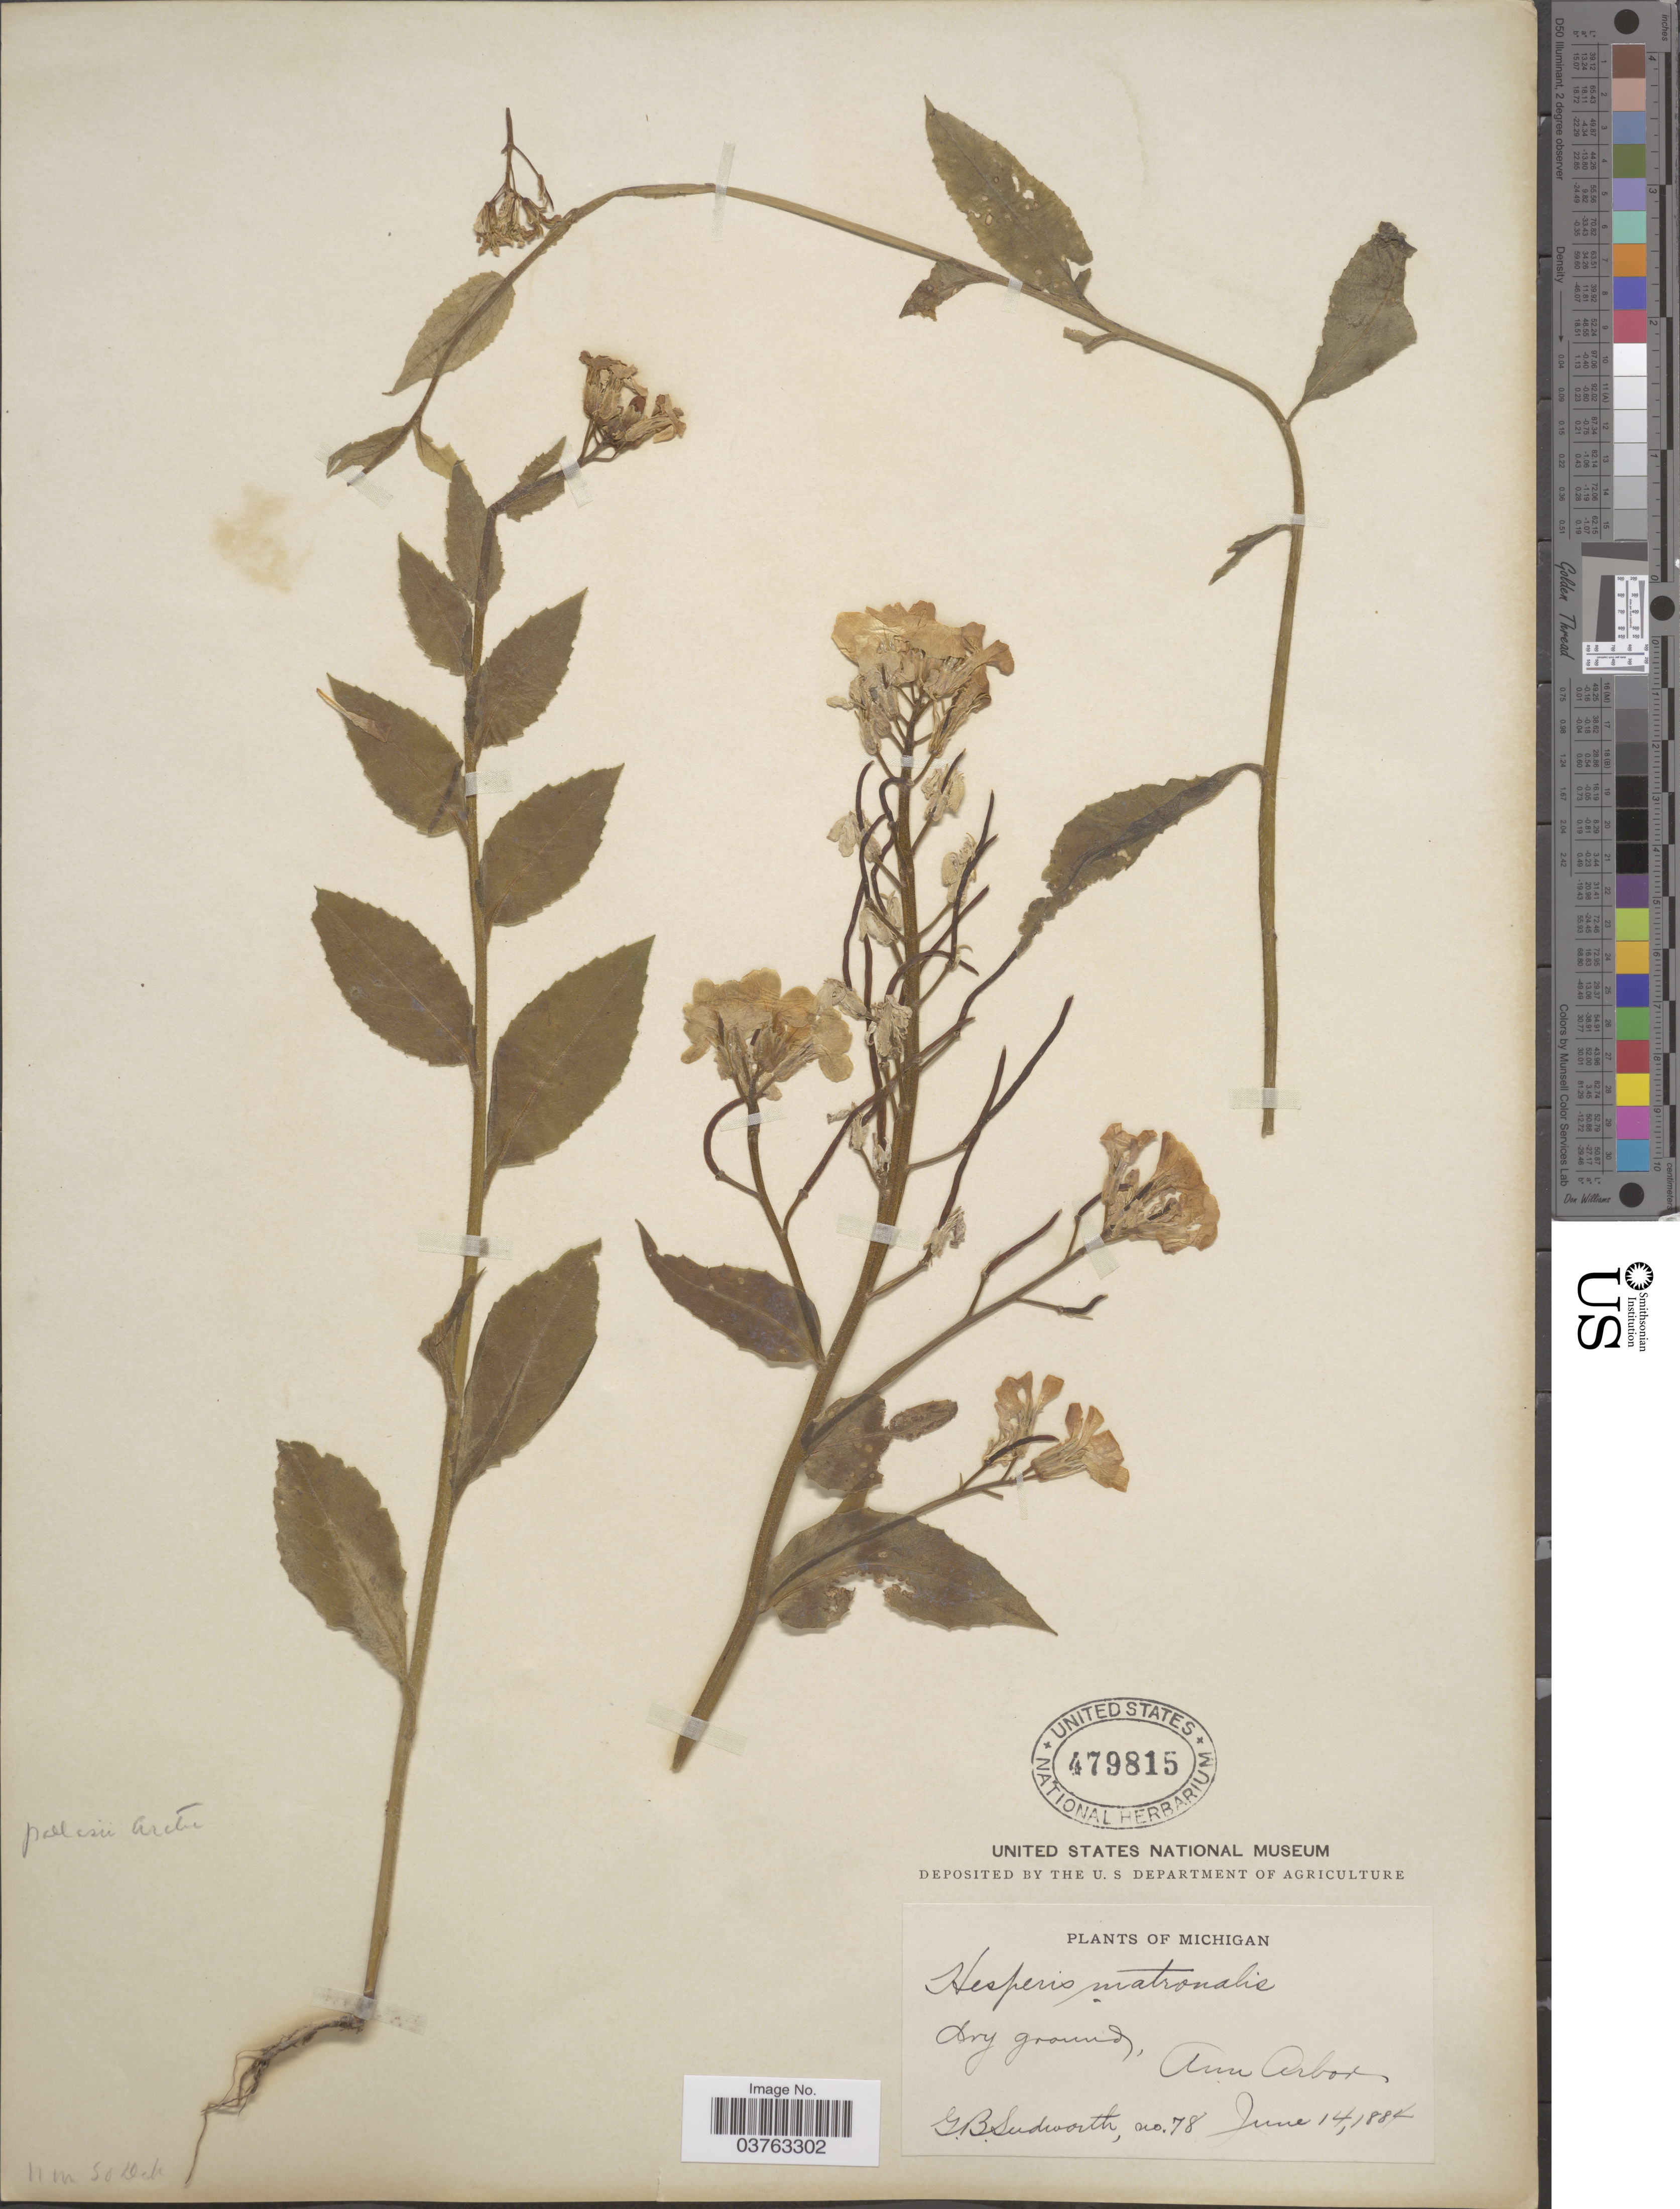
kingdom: Plantae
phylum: Tracheophyta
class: Magnoliopsida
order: Brassicales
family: Brassicaceae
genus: Hesperis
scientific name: Hesperis matronalis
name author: L.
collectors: G. B. Sudworth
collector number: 78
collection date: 1884-06-14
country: United States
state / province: Michigan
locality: Ann Arbor.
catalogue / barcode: US 479815